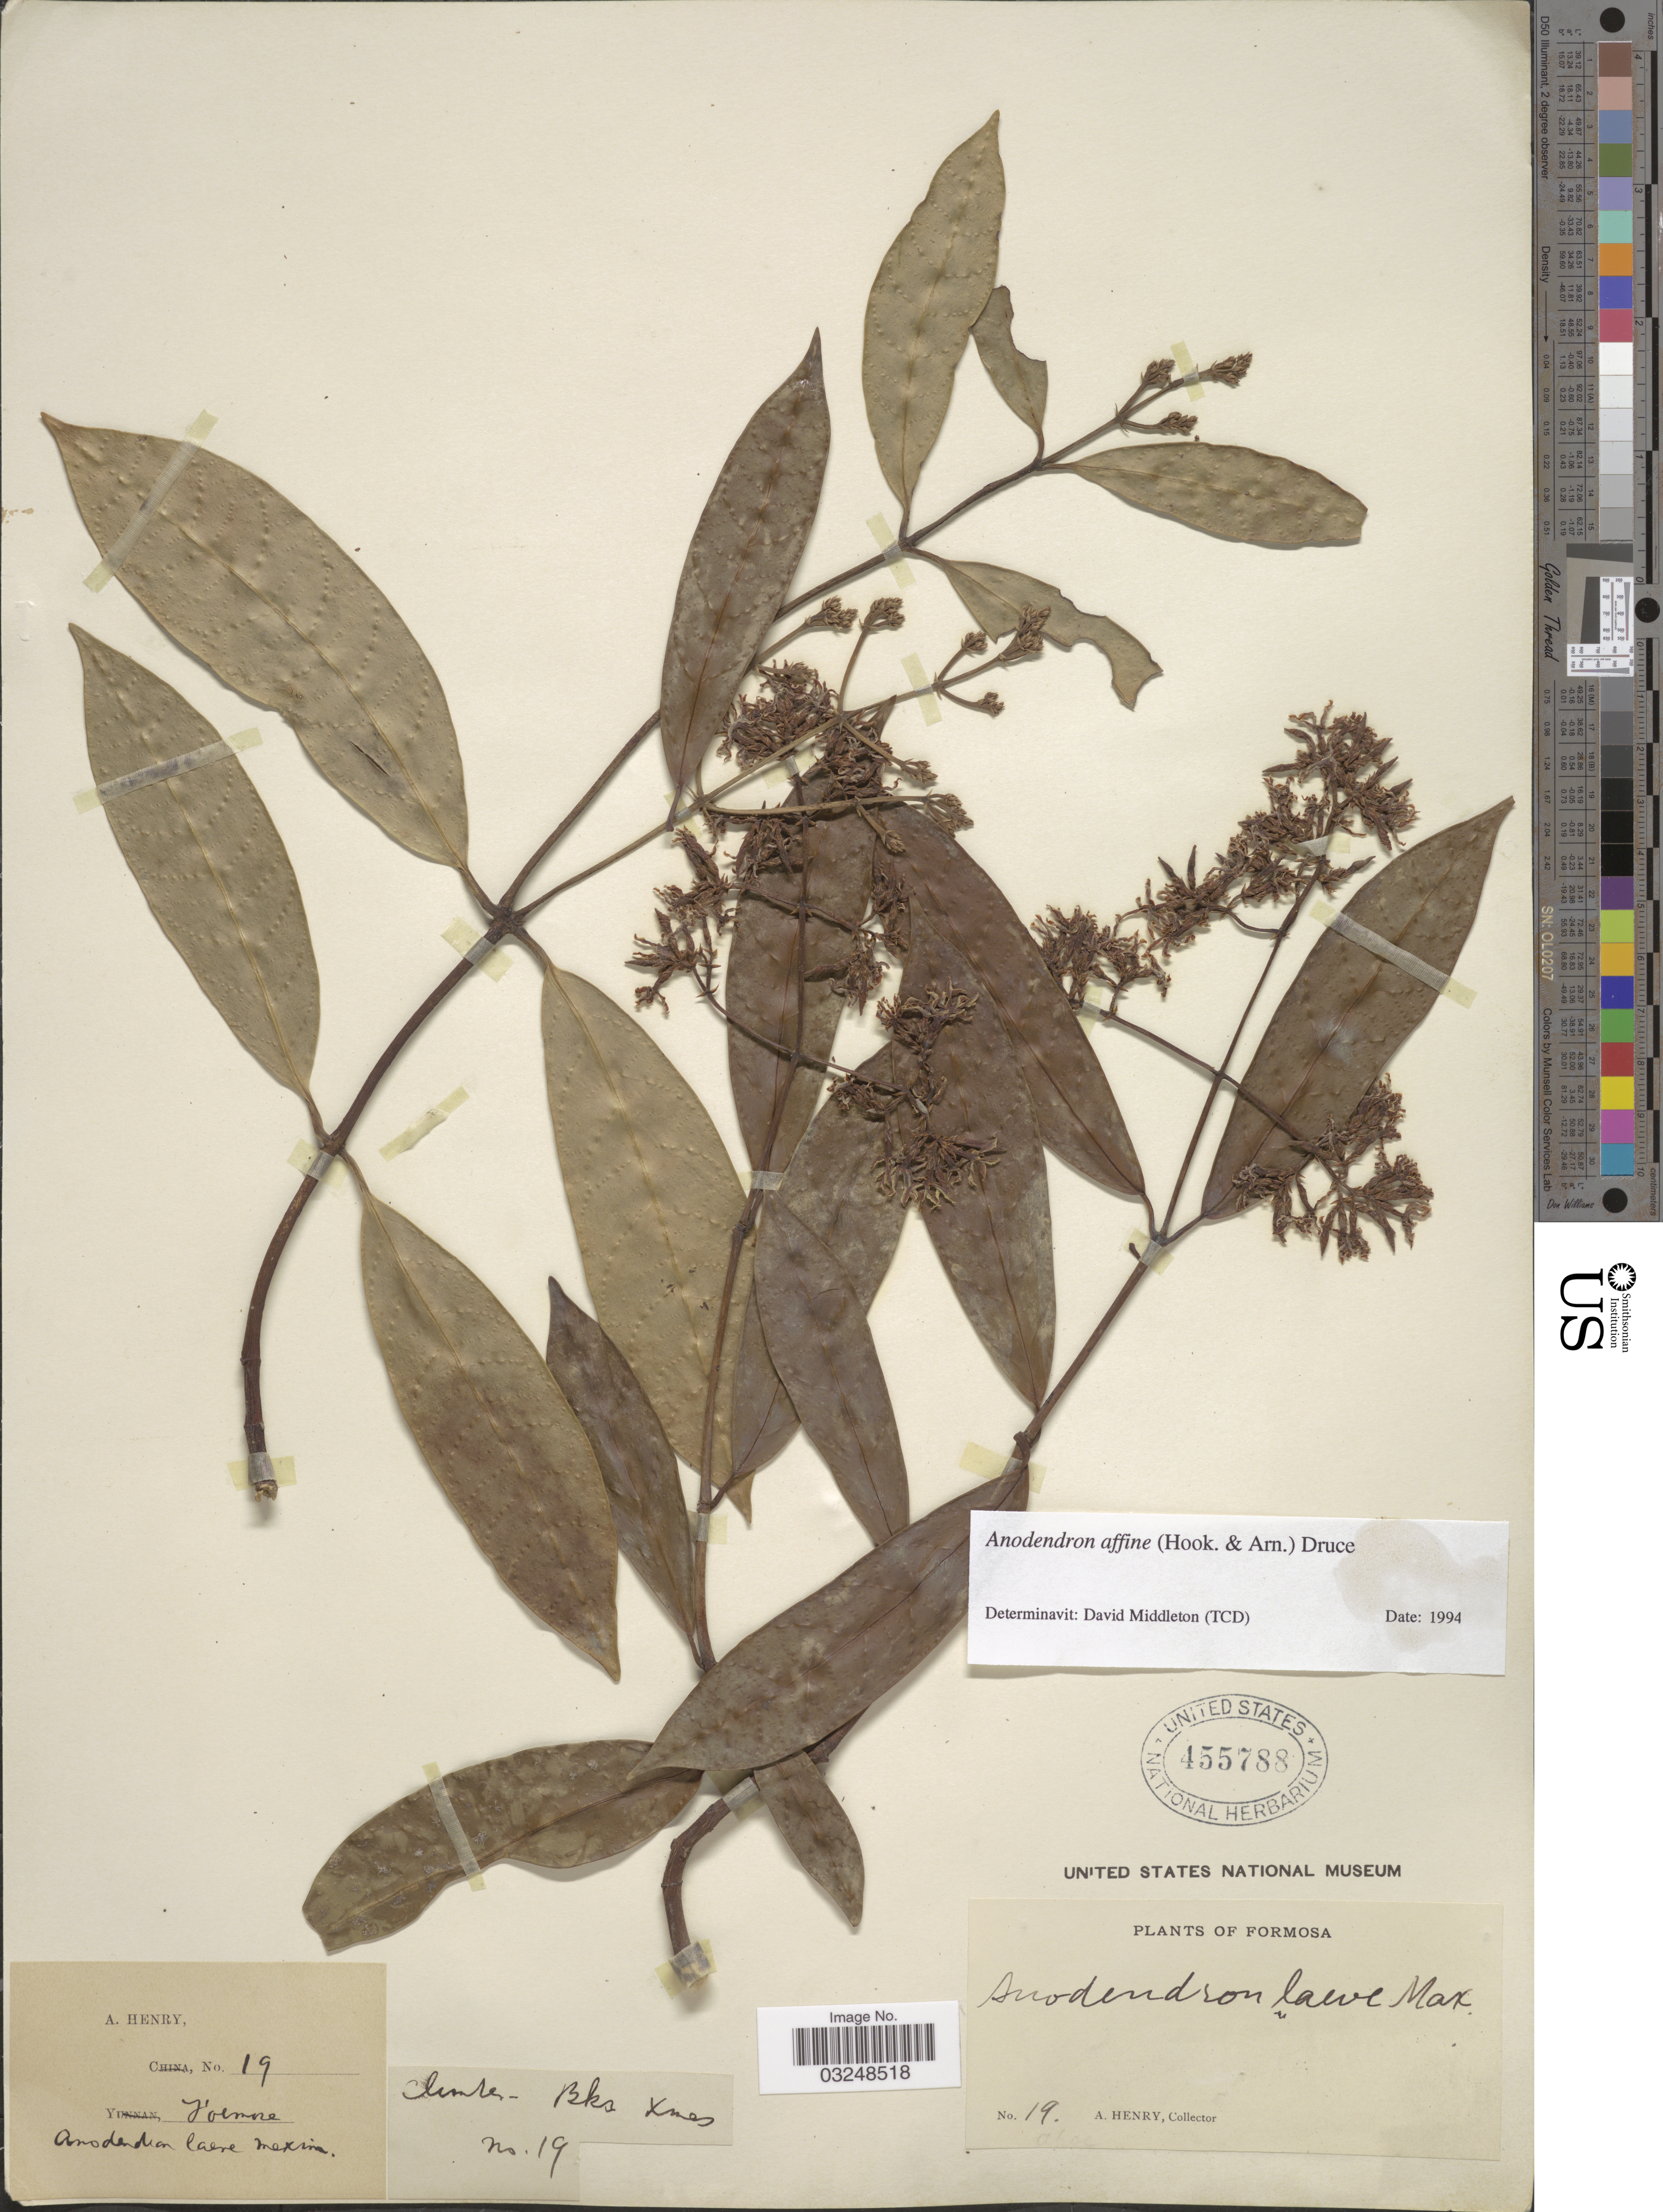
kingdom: Plantae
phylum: Tracheophyta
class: Magnoliopsida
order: Gentianales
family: Apocynaceae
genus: Anodendron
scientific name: Anodendron affine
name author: (Hook. & Arn.) Druce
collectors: A. Henry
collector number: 19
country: Taiwan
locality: Formosa.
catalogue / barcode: US 455788